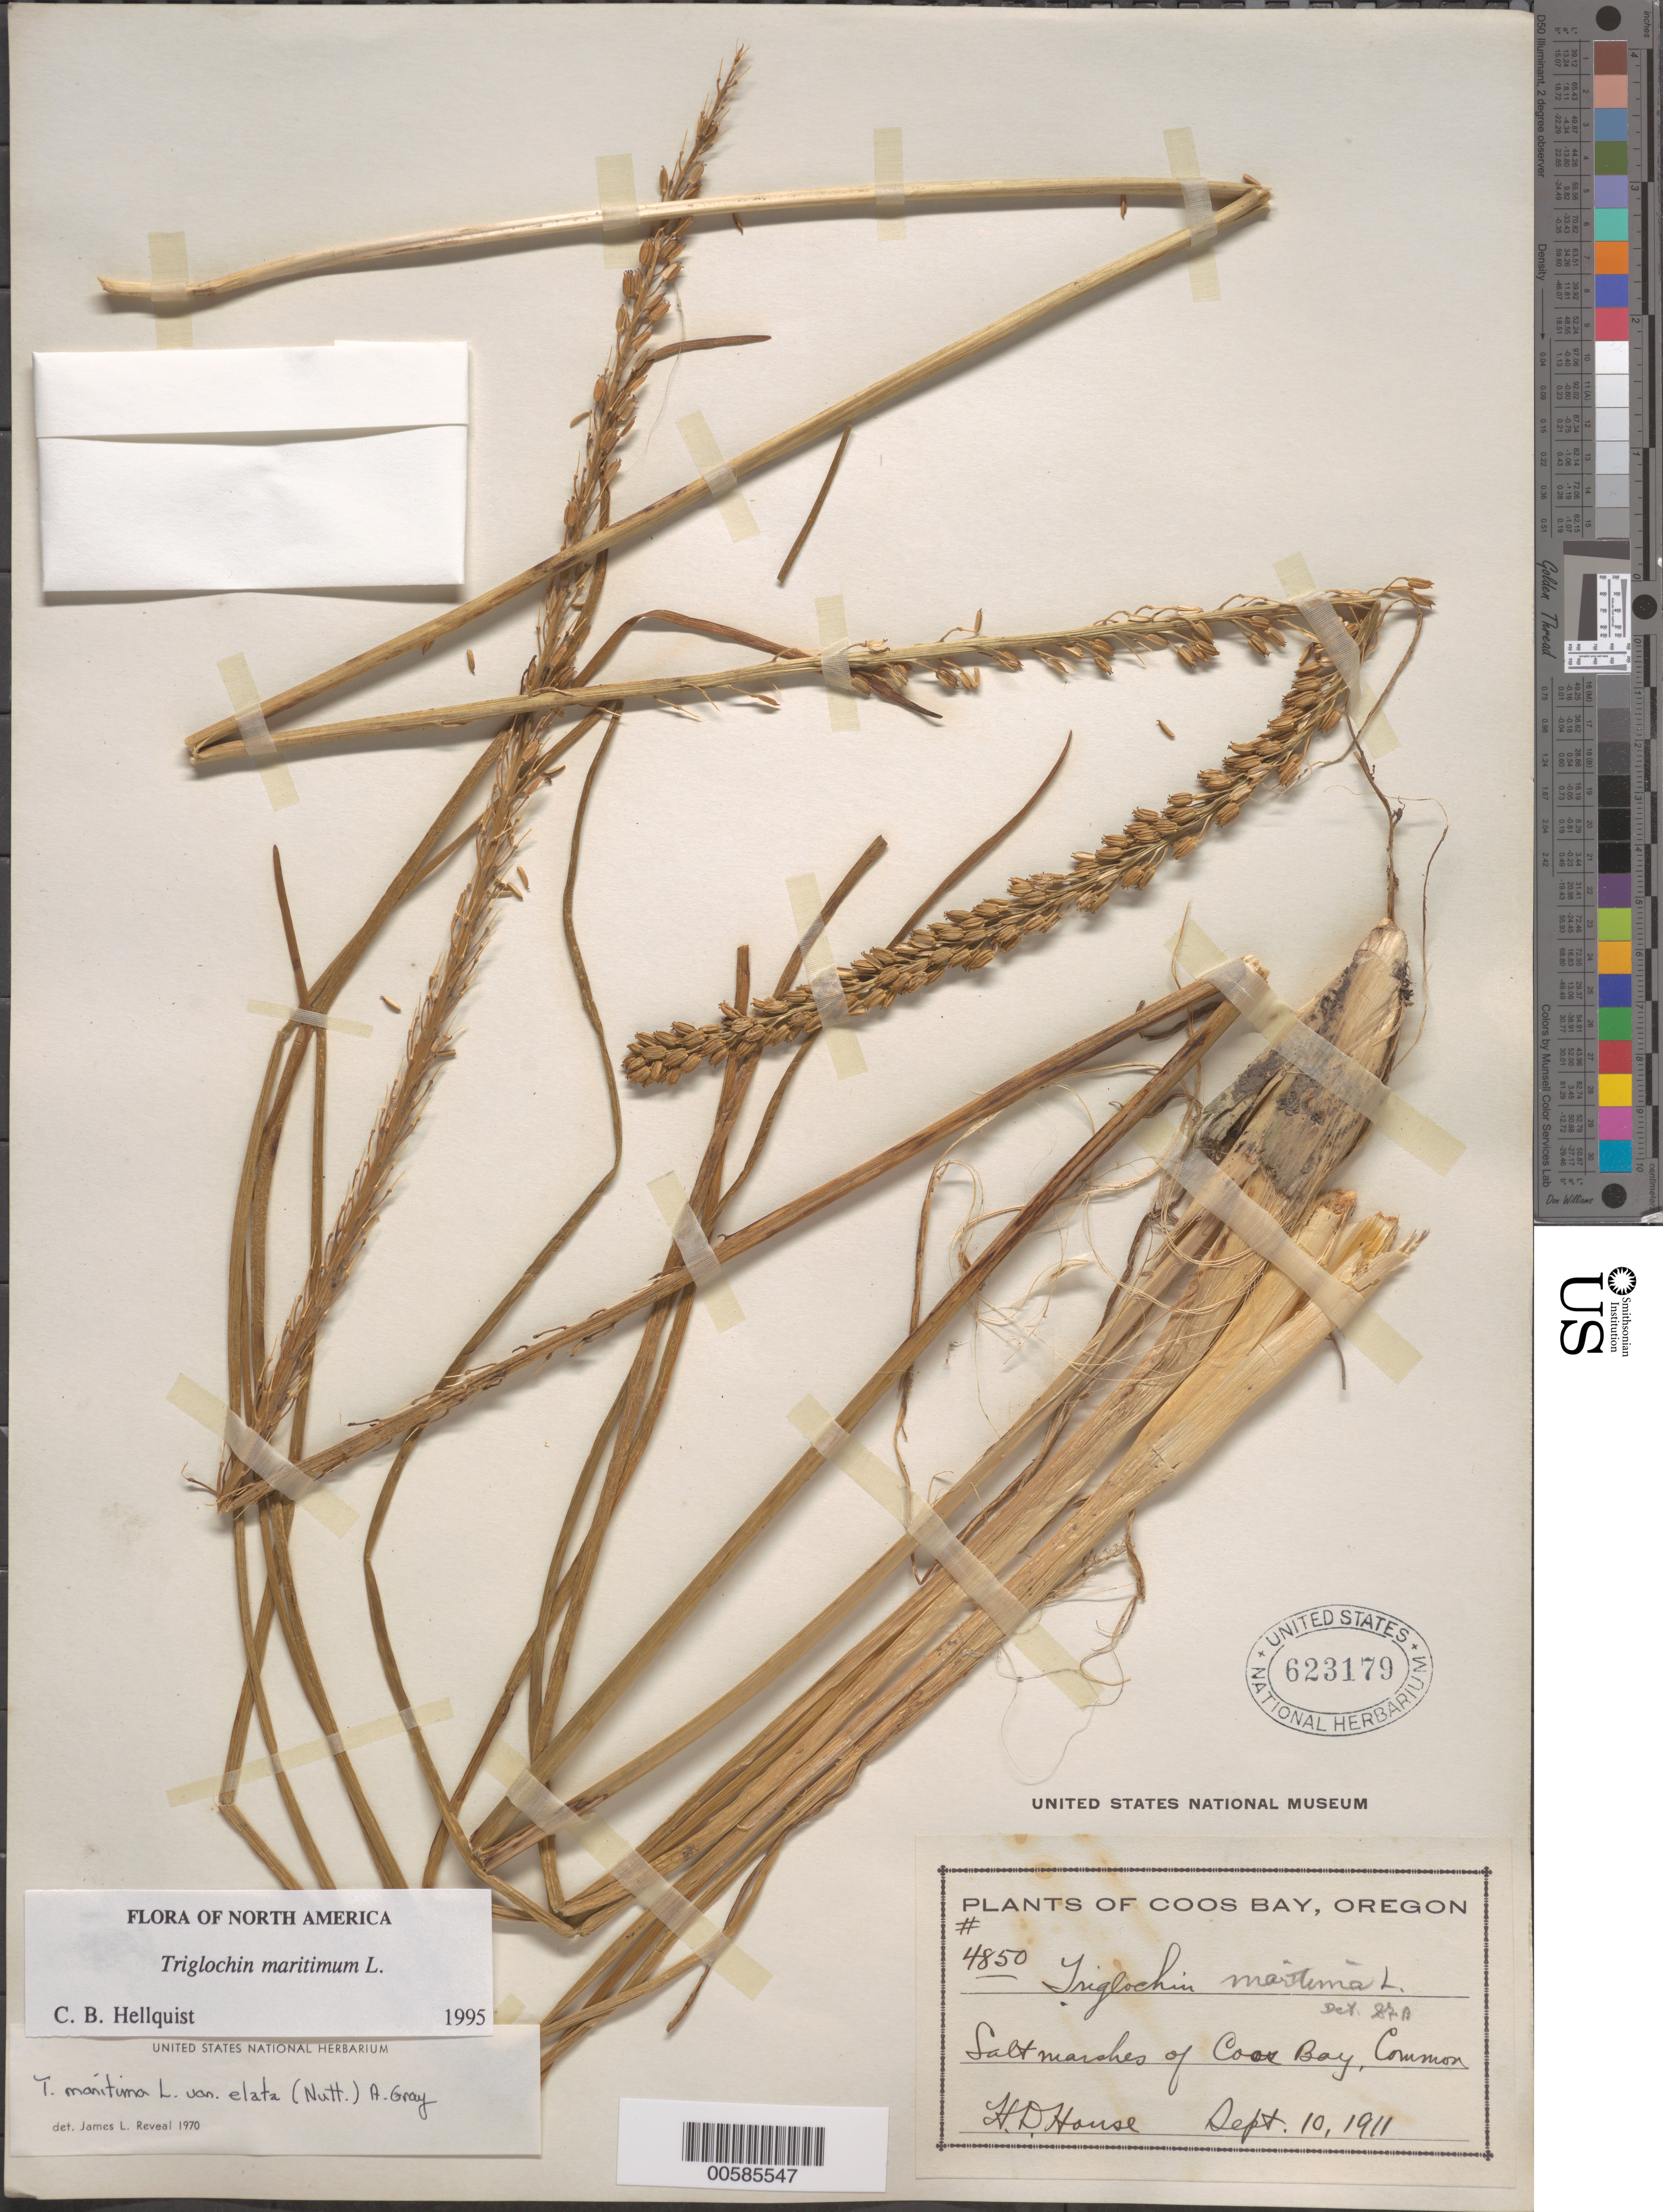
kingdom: Plantae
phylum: Tracheophyta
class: Liliopsida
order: Alismatales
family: Juncaginaceae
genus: Triglochin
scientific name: Triglochin maritima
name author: L.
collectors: H. D. House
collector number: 4850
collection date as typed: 10 Sep 1911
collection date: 1911-09-10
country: United States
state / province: Oregon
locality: Coos Bay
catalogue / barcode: US 623179